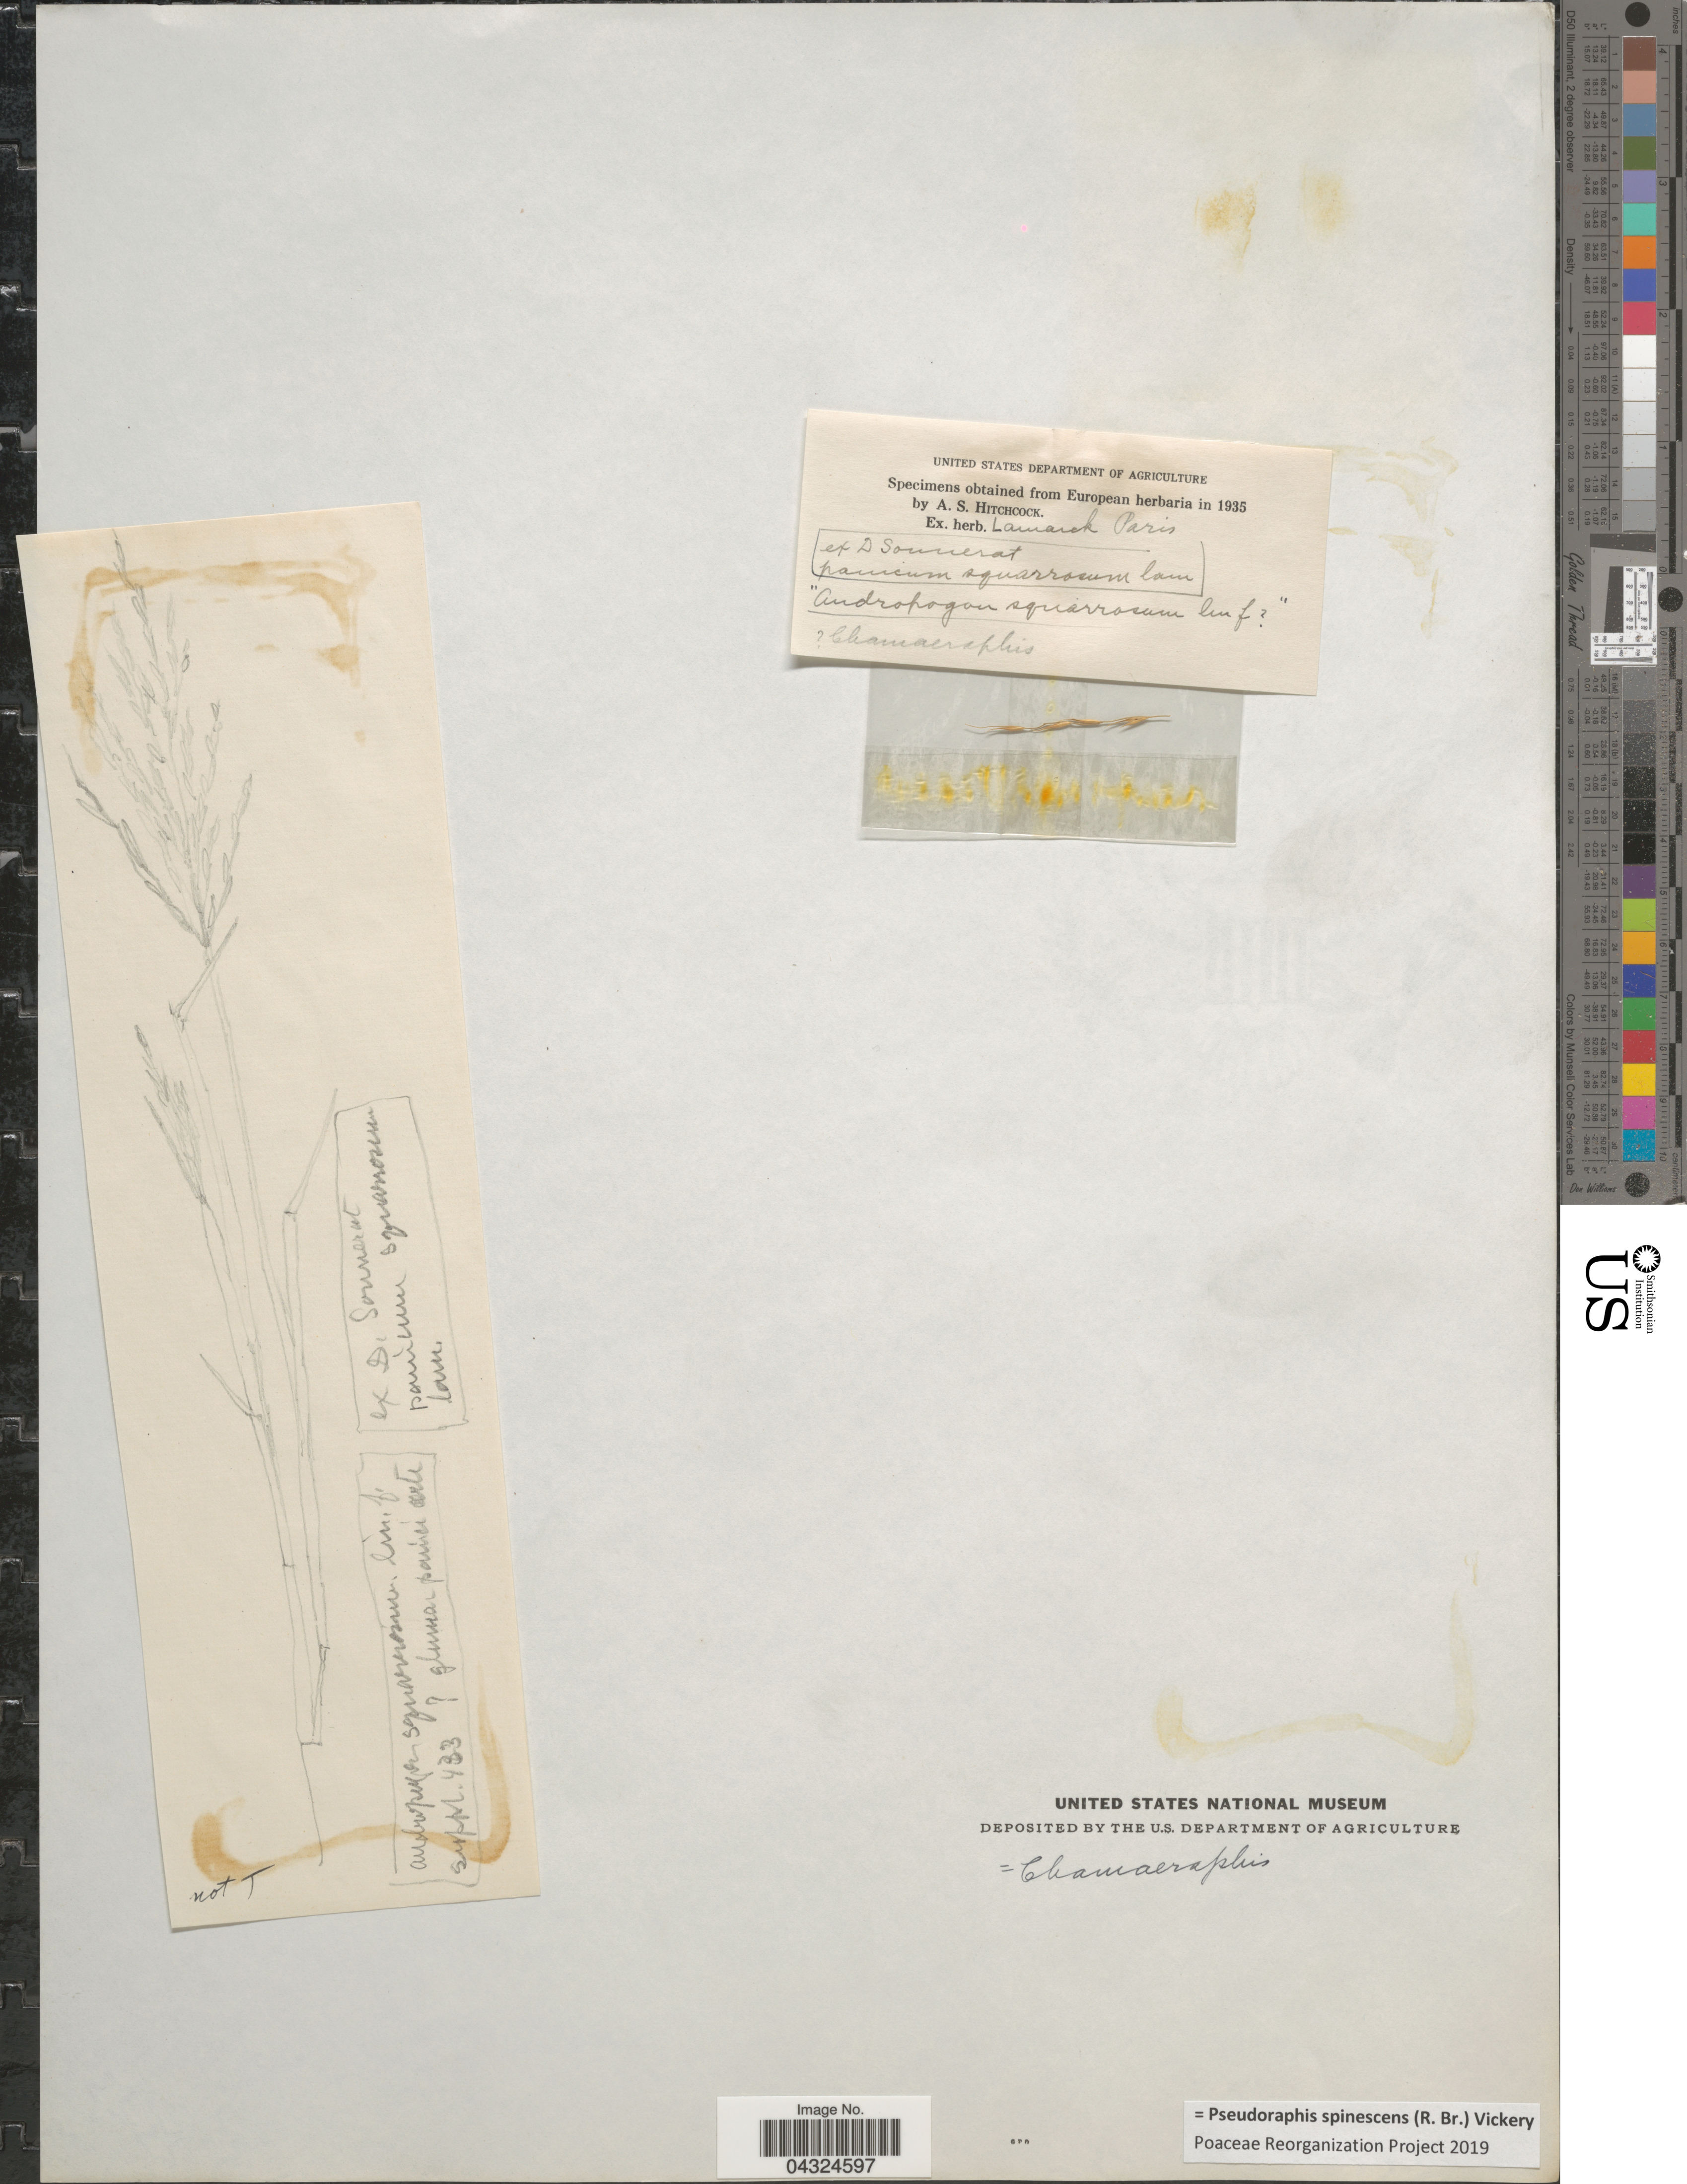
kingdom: Plantae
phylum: Tracheophyta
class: Liliopsida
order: Poales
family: Poaceae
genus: Pseudoraphis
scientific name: Pseudoraphis spinescens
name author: (R. Br.) Vickery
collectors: ex herb. Lamarck